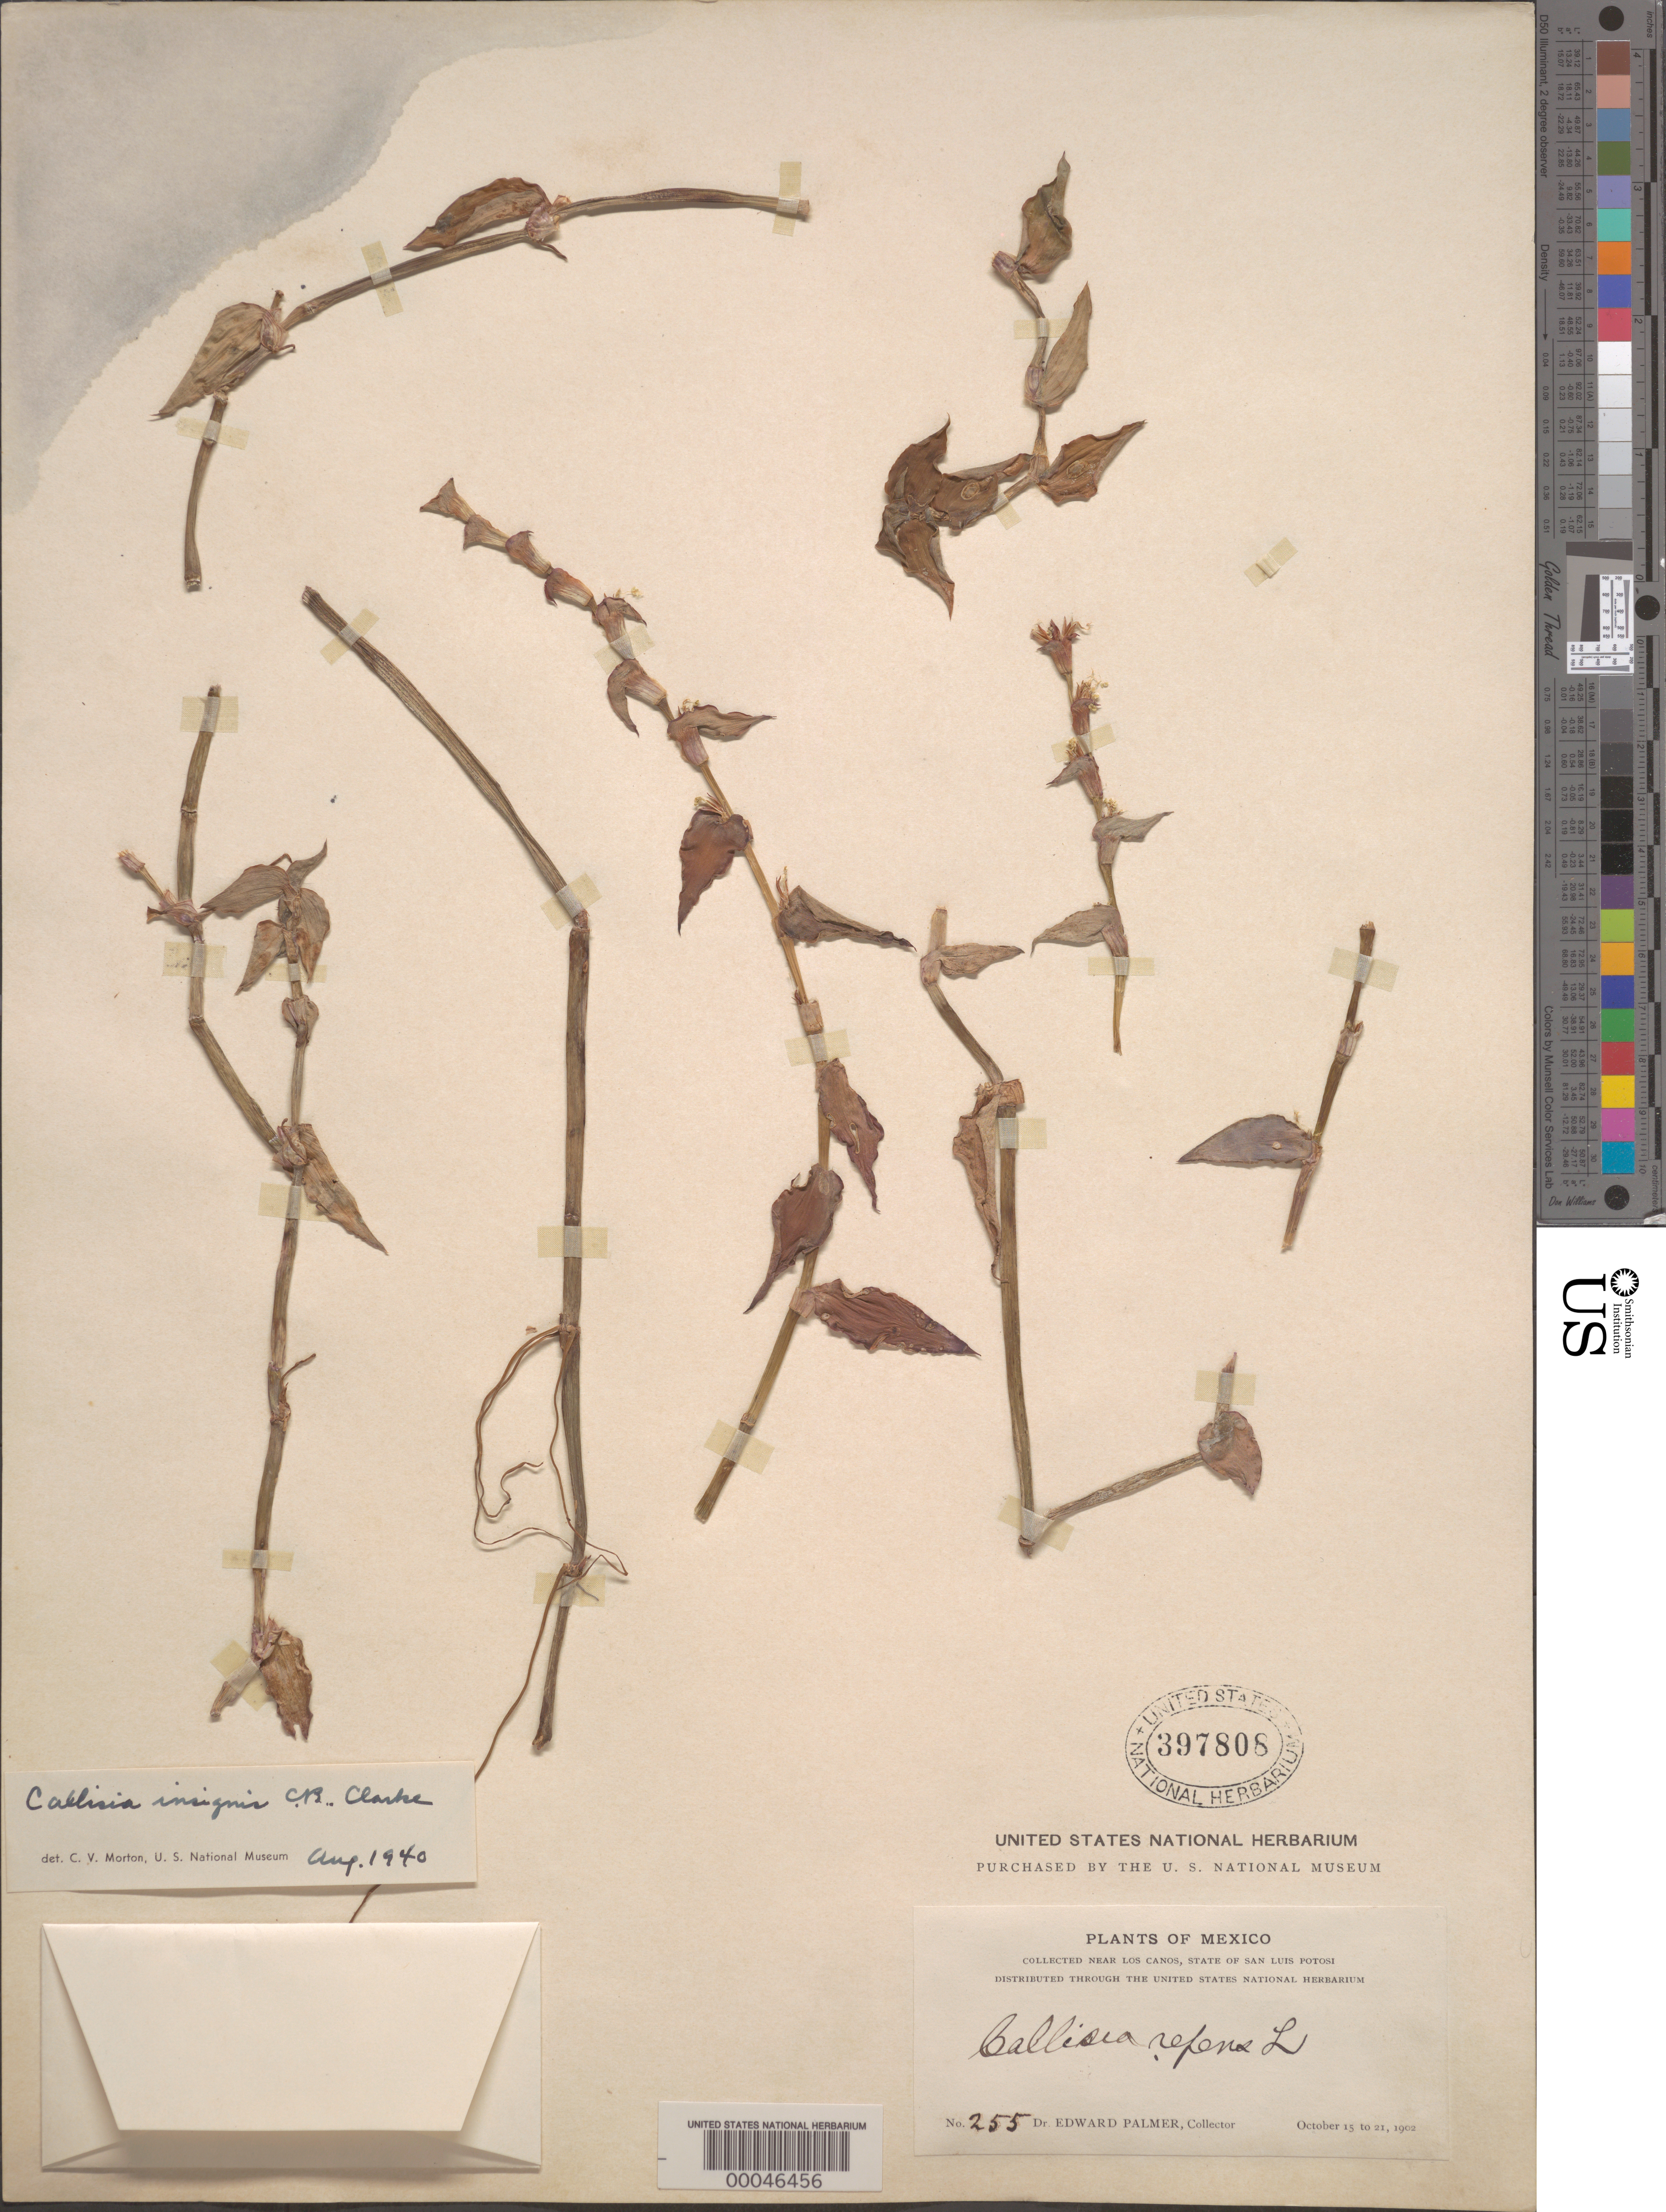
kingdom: Plantae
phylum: Tracheophyta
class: Liliopsida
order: Commelinales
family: Commelinaceae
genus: Callisia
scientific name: Callisia insignis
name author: C.B. Clarke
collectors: E. Palmer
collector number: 255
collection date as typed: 15 Oct 1902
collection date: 1902-10-15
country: Mexico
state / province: San Luis Potosí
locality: Los canos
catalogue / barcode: US 397808